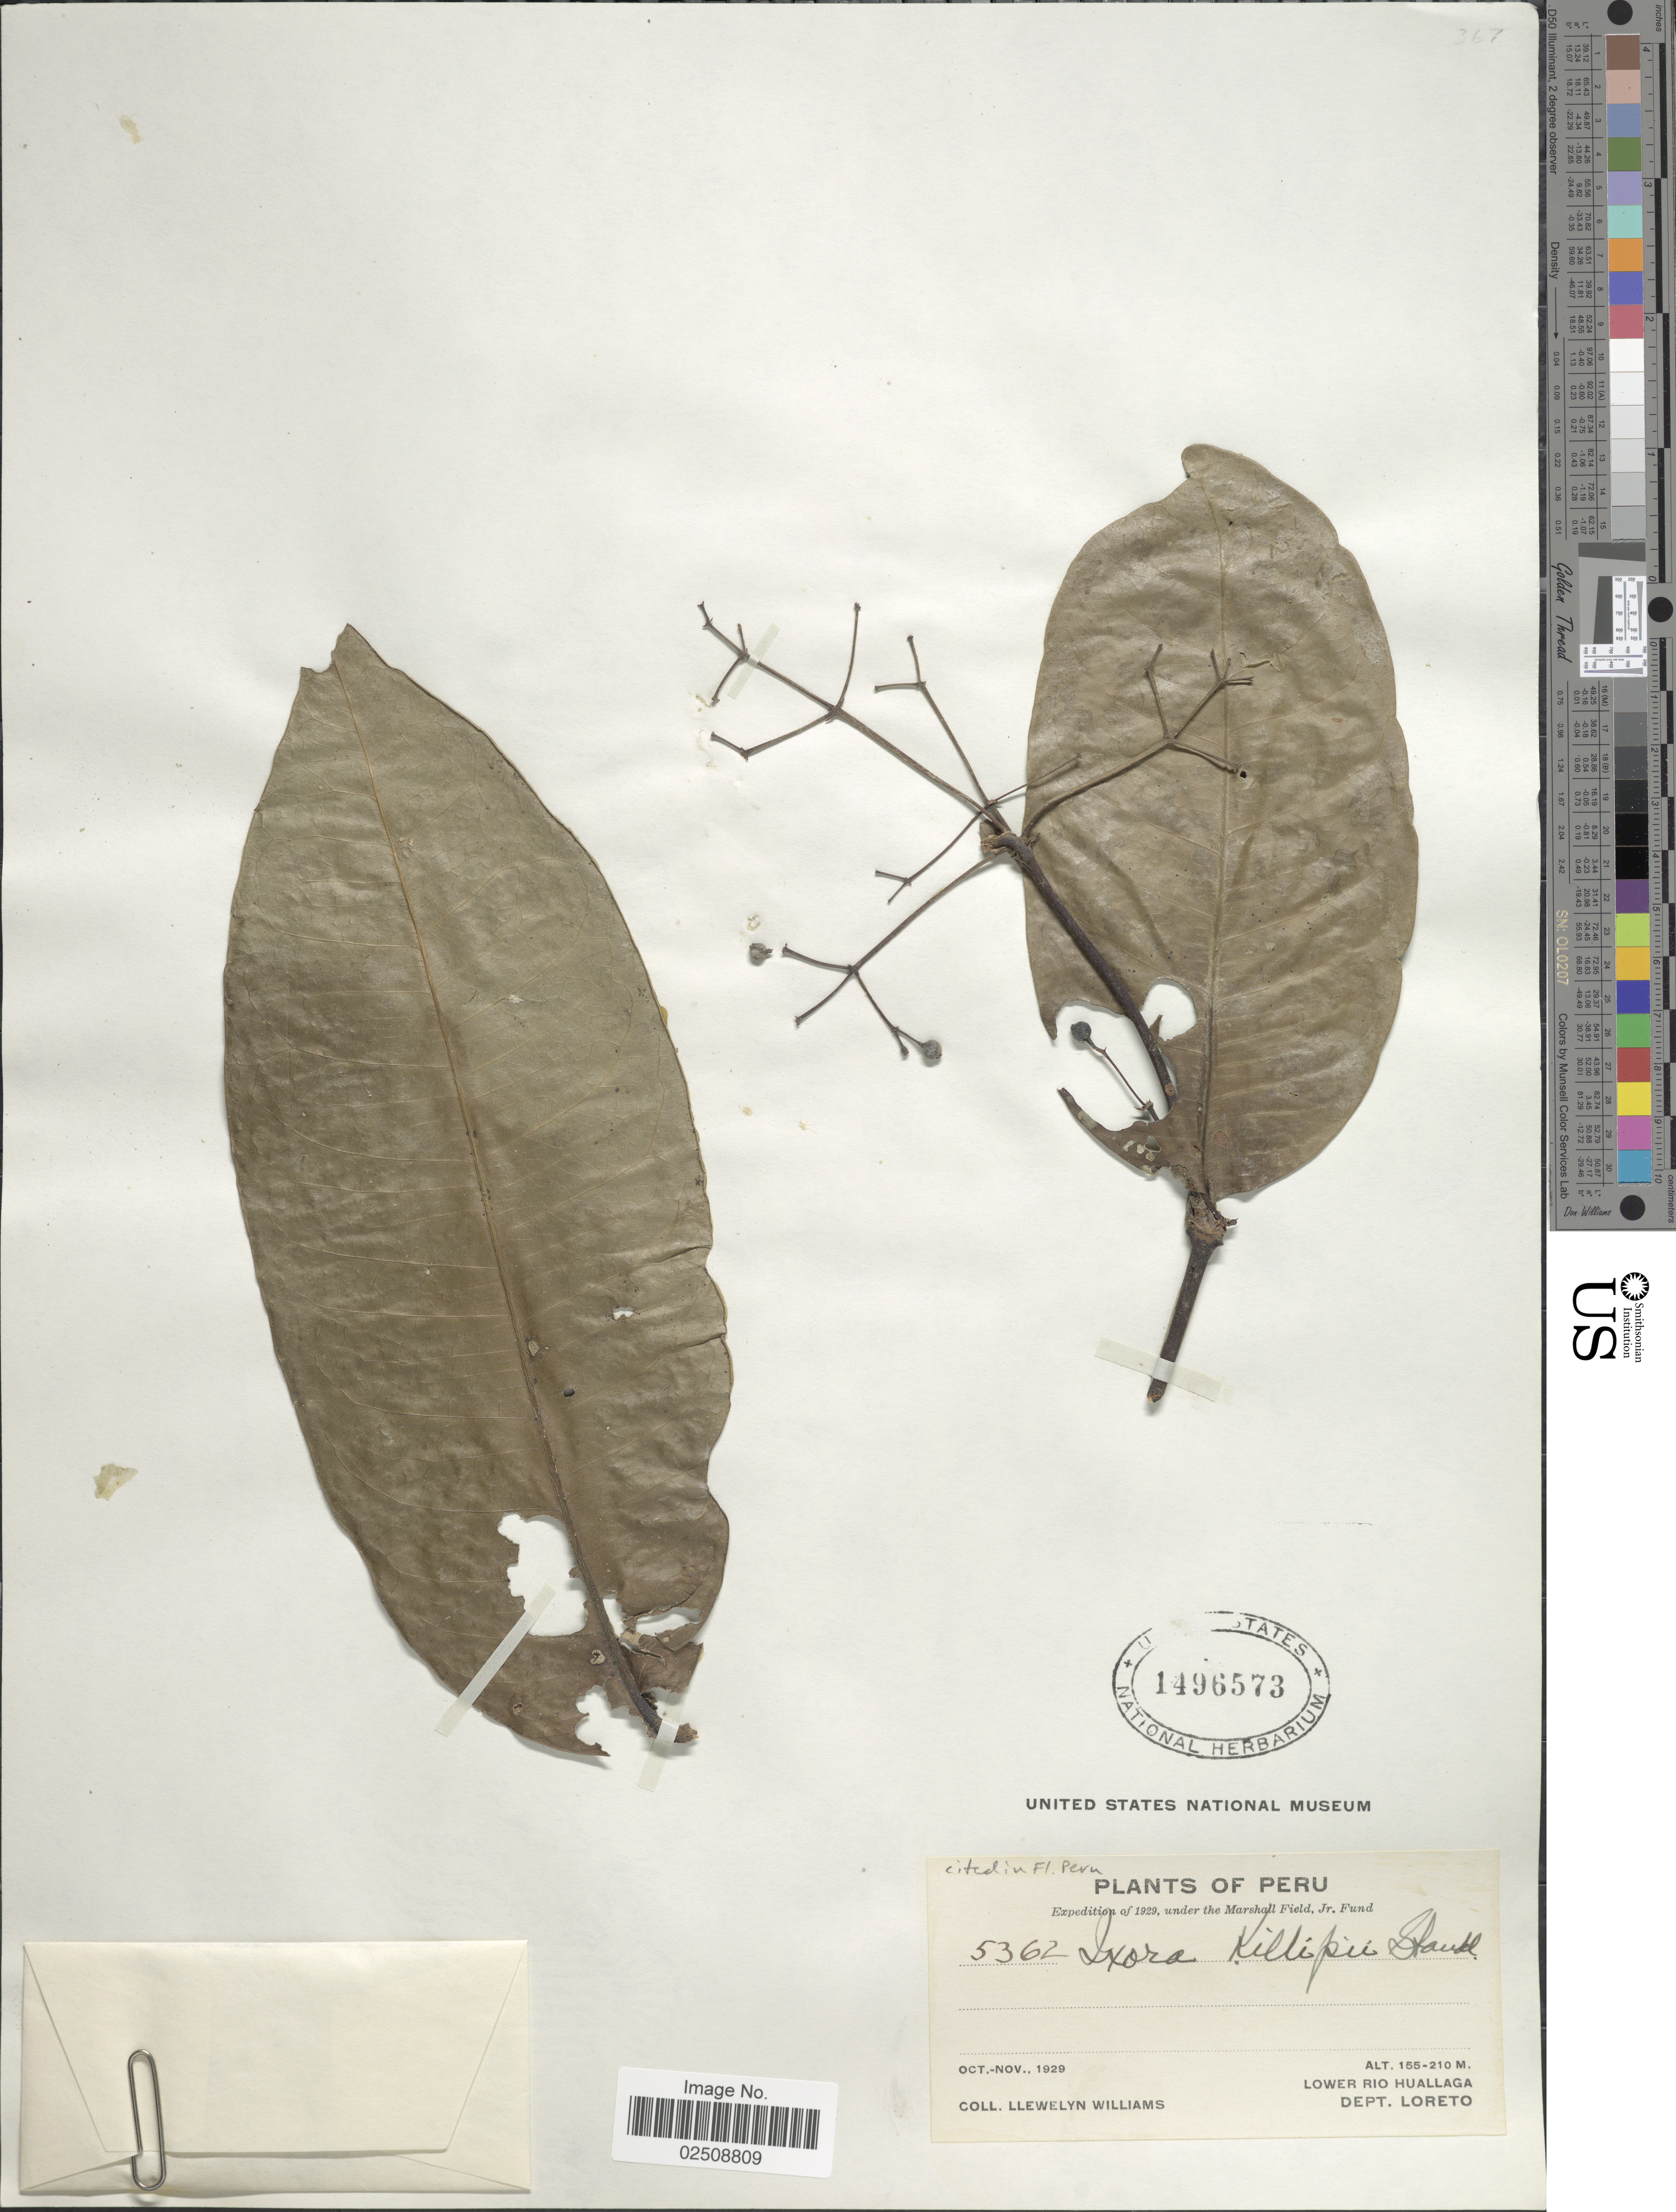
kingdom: Plantae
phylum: Tracheophyta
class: Magnoliopsida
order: Gentianales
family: Rubiaceae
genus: Ixora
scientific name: Ixora killipii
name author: Standl.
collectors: Ll. Williams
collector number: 5362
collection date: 1929-10/1929-11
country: Peru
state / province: Loreto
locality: Lower Rio Huallaga. Dept. Loreto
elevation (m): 155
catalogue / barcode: US 1496573